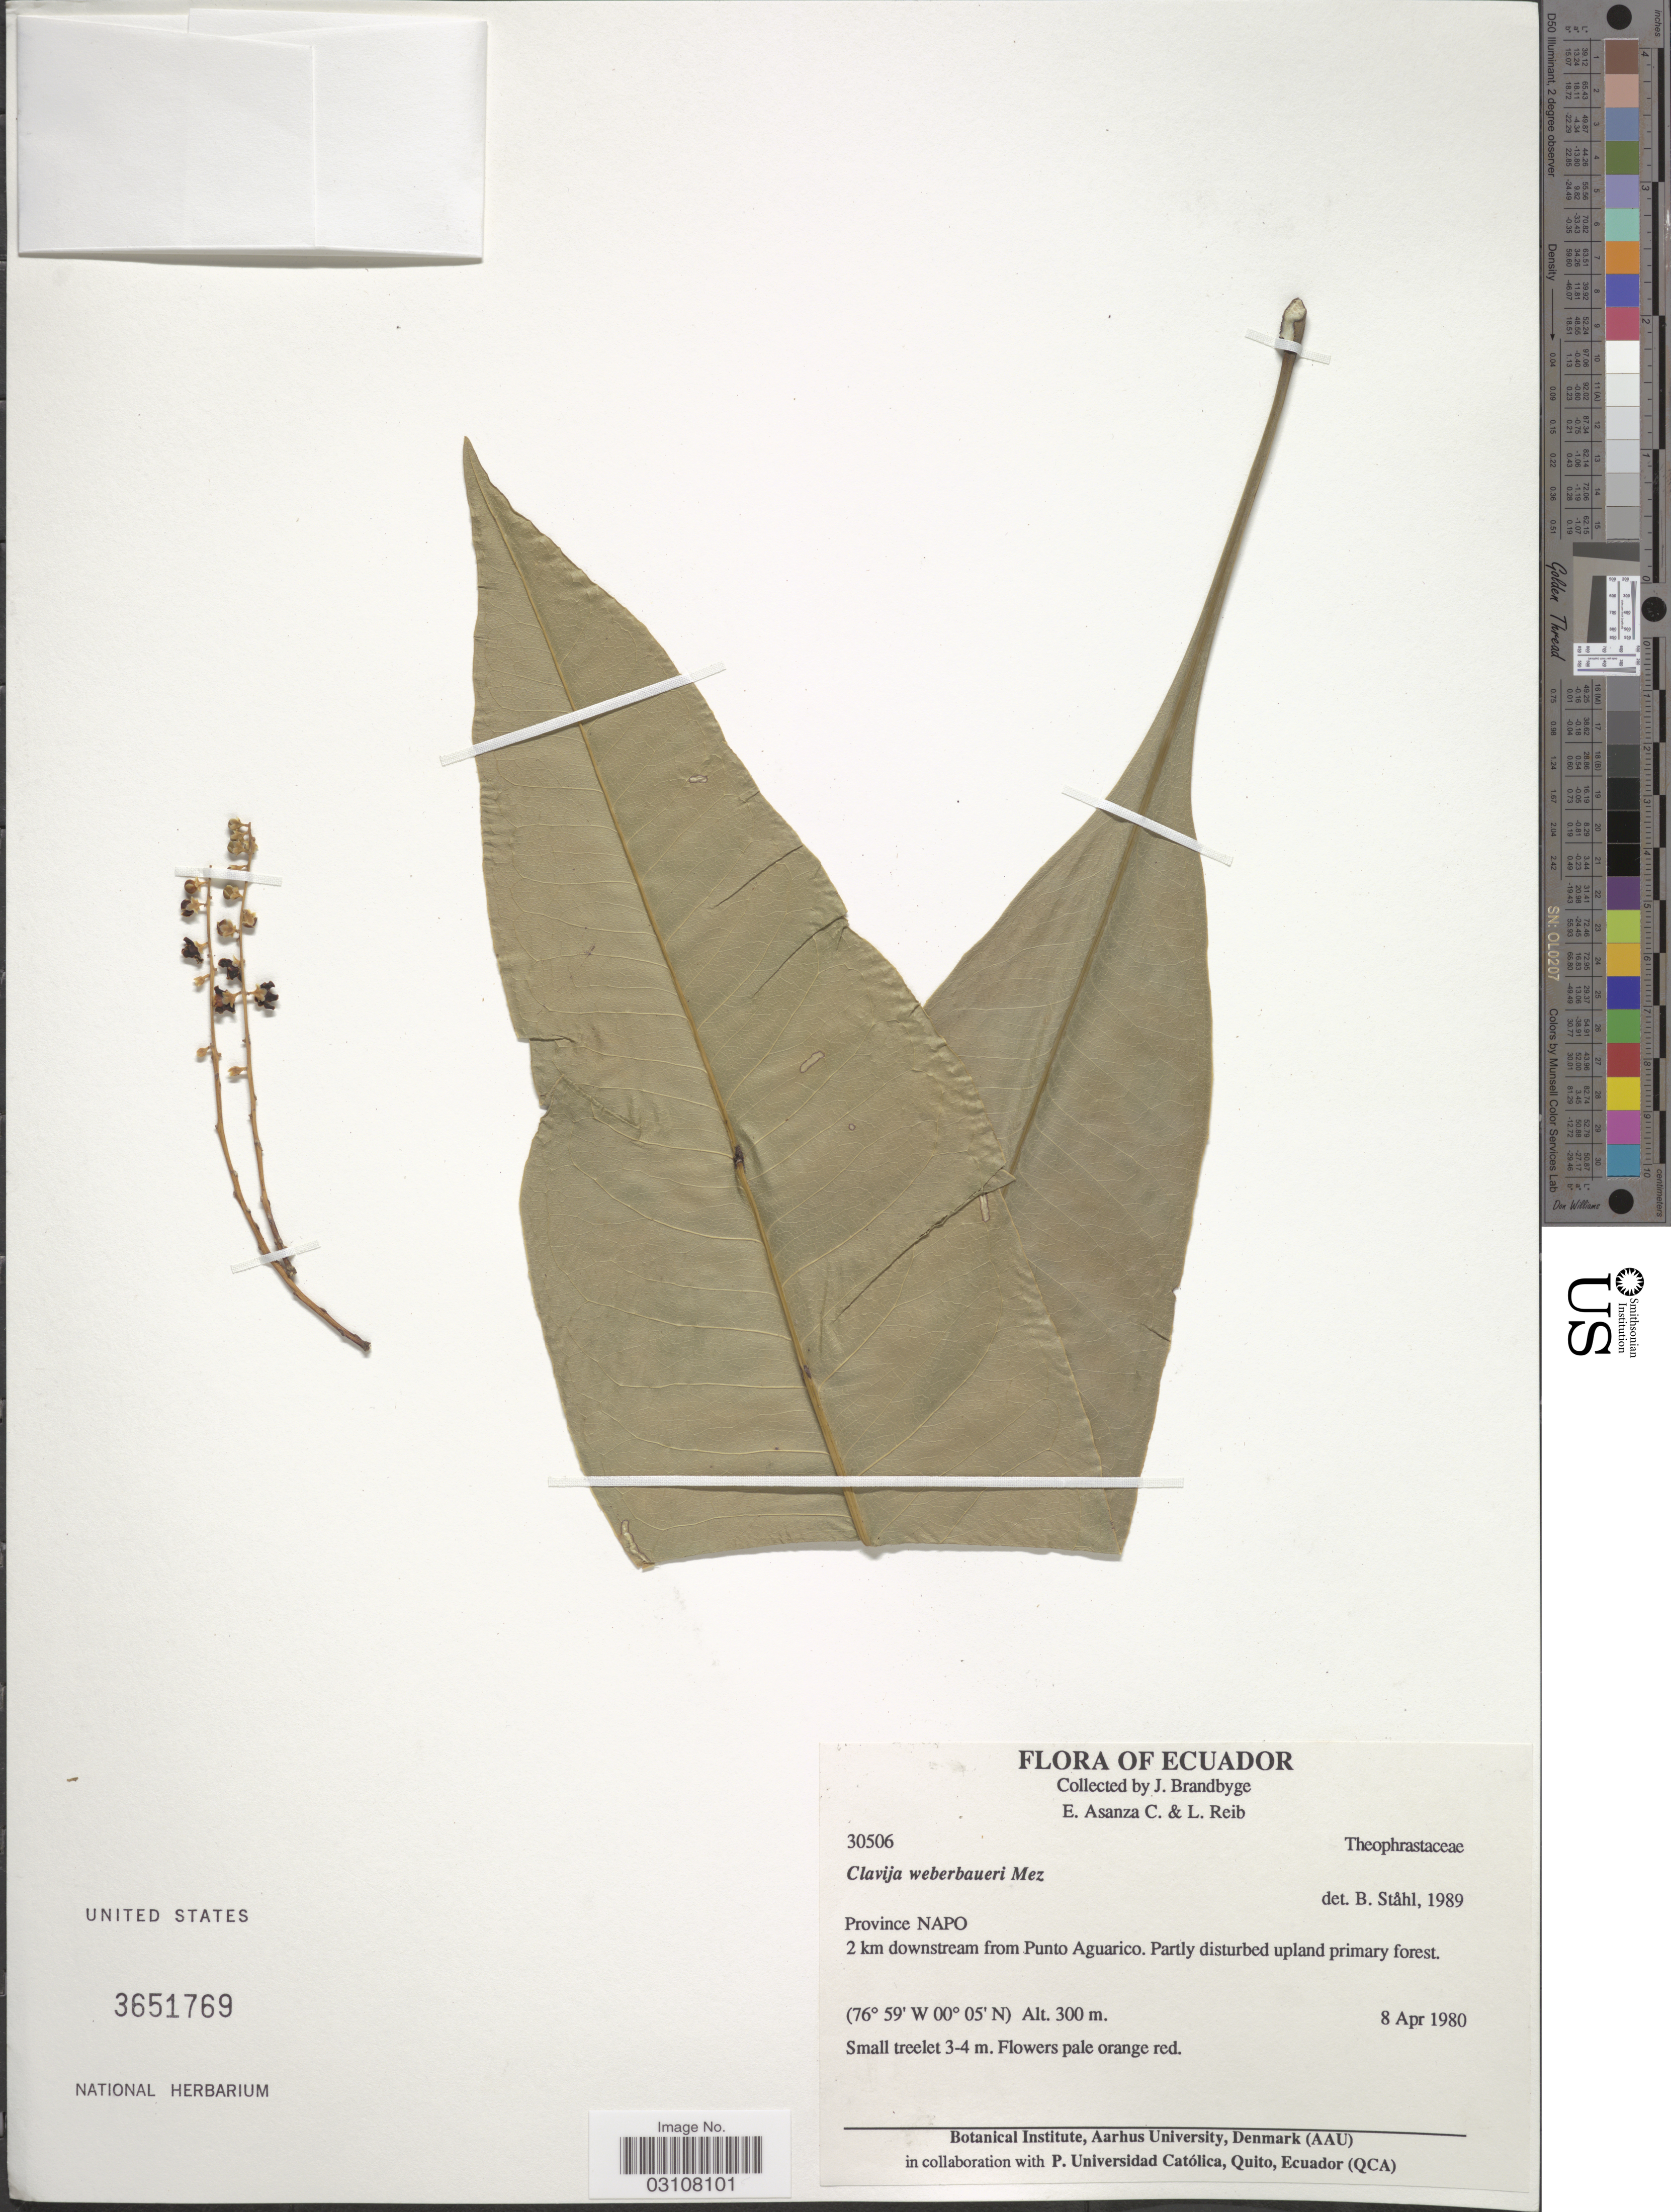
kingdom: Plantae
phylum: Tracheophyta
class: Magnoliopsida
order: Ericales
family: Primulaceae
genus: Clavija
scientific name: Clavija weberbaueri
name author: Mez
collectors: J. Brandbyge, E. Asanza C. & L. Reib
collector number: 30506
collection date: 1980-04-08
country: Ecuador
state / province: Napo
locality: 2 km downstream from Punto Aguarico.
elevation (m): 300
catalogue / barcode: US 3651769